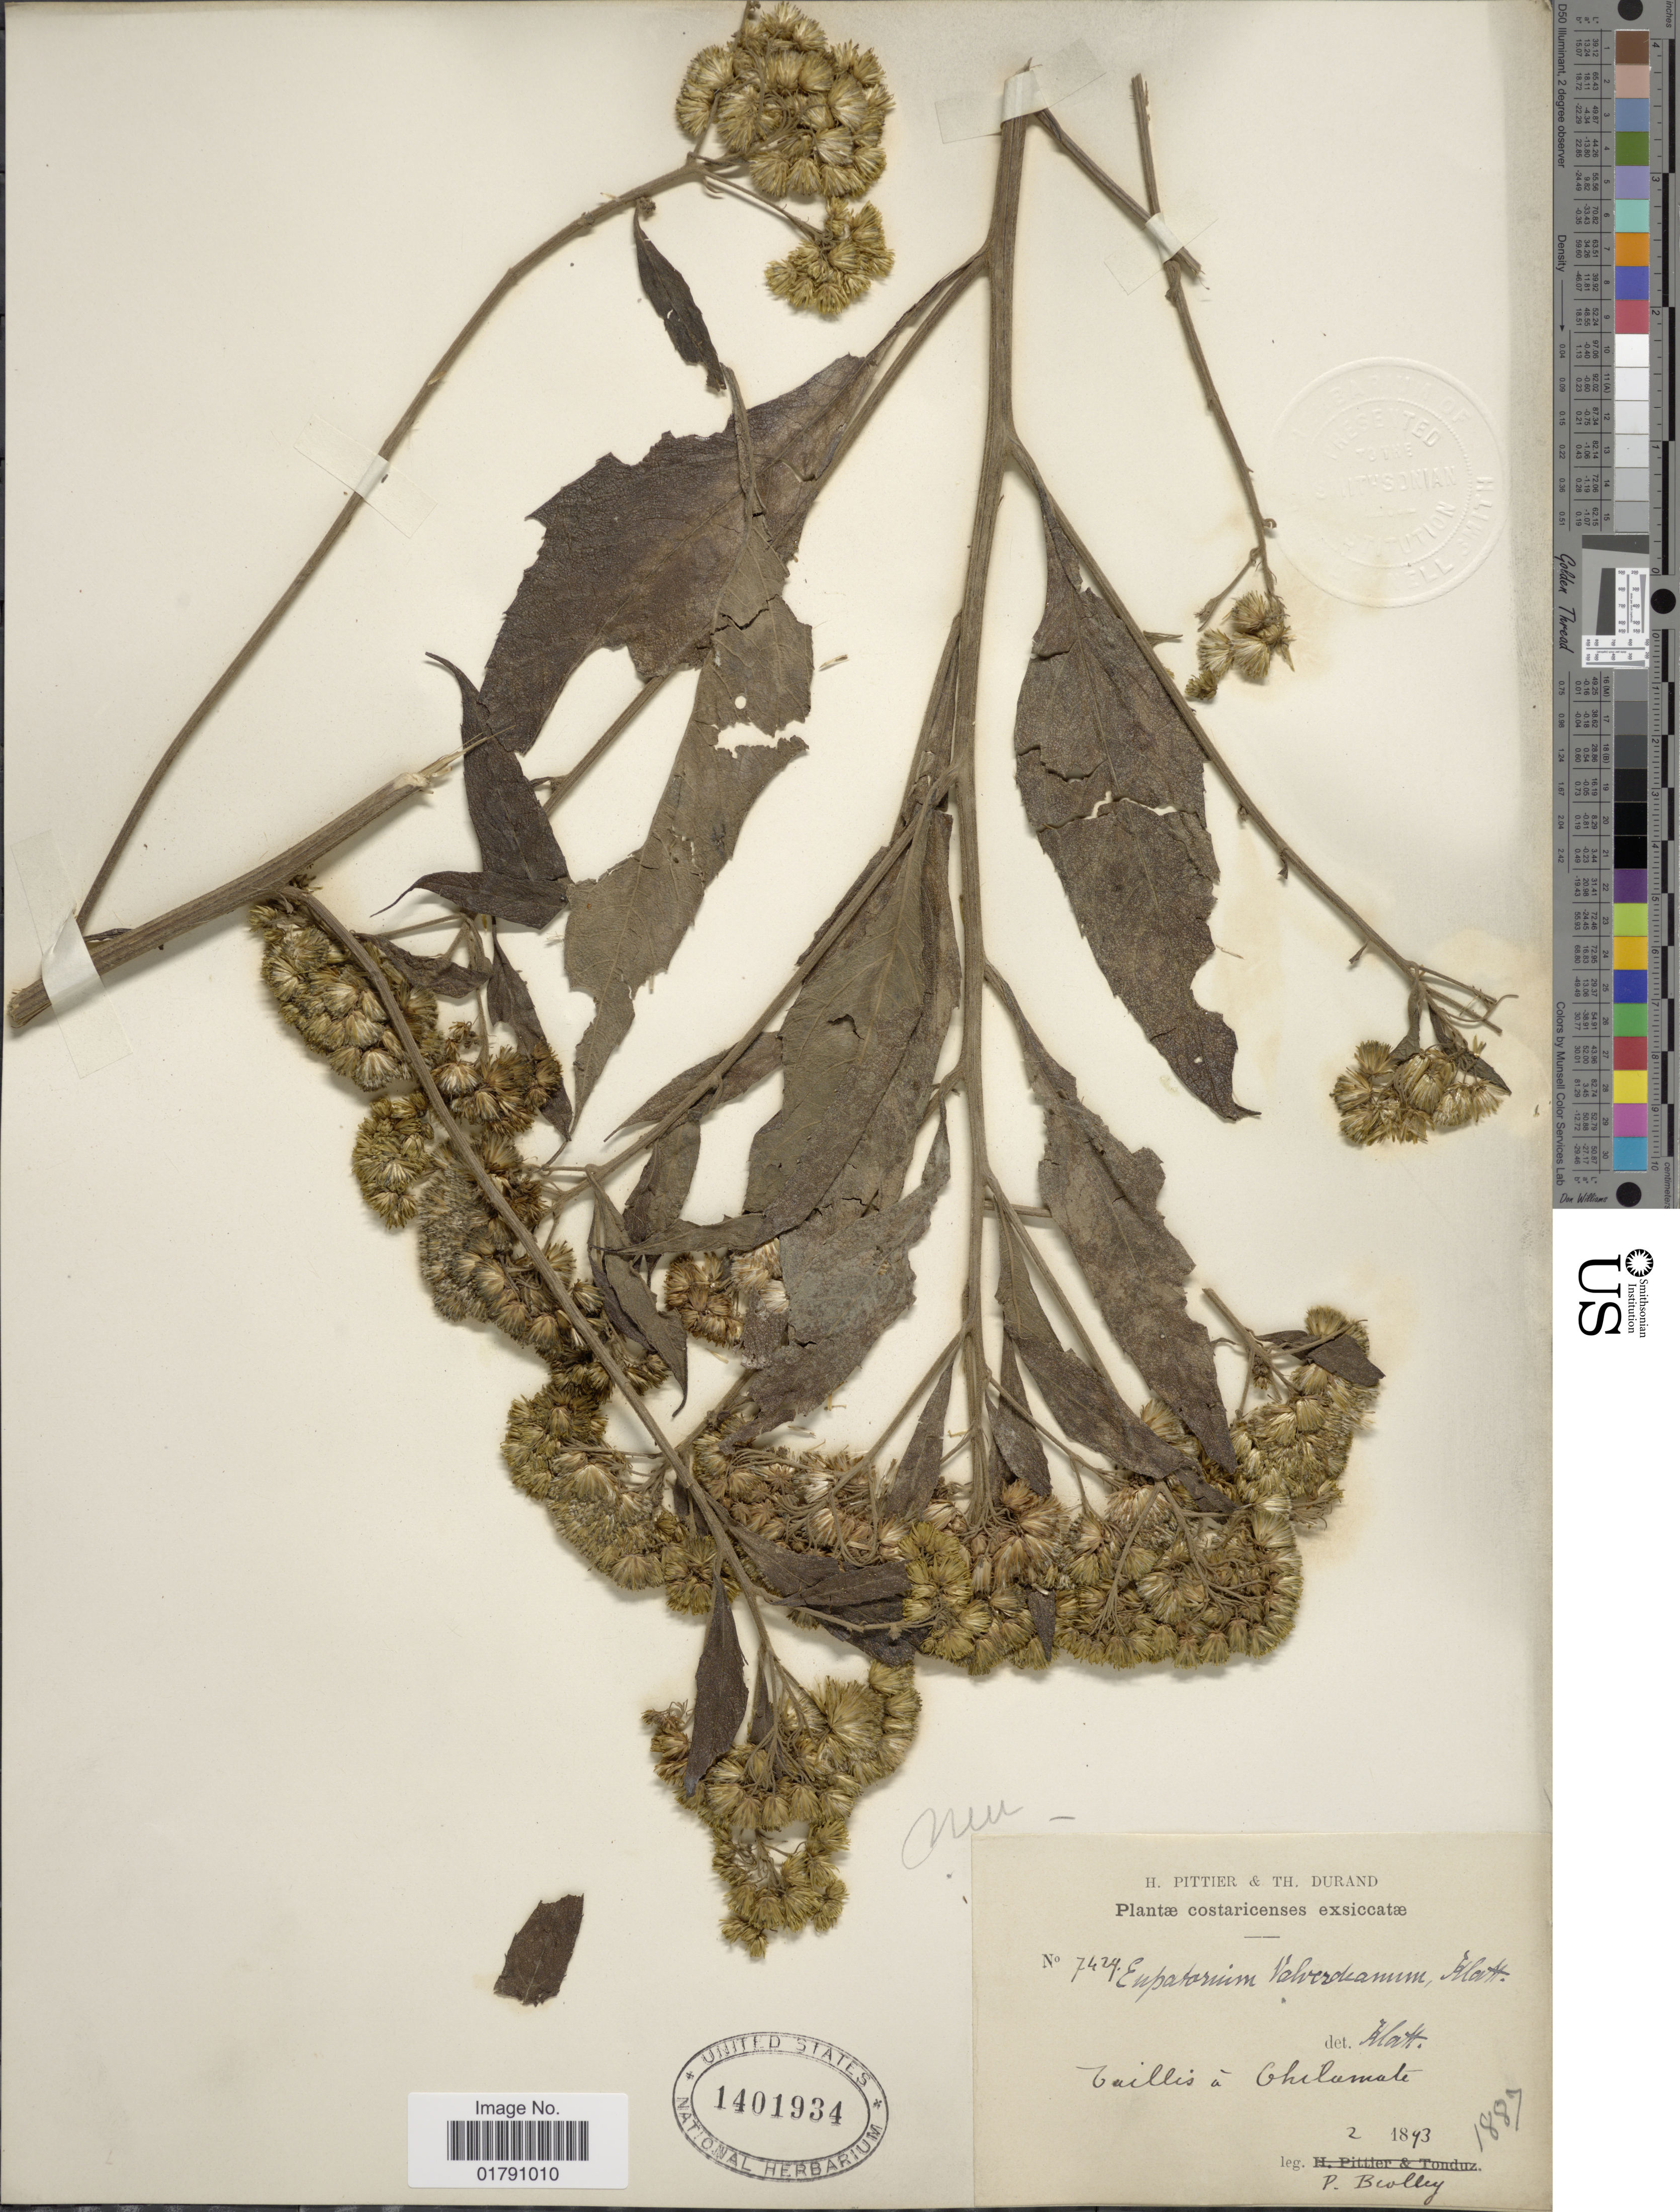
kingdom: Plantae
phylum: Tracheophyta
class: Magnoliopsida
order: Asterales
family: Asteraceae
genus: Neurolaena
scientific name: Neurolaena lobata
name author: (L.) R. Br. ex Cass.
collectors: P. Biolley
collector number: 7424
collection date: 1893-02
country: Costa Rica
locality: Taiilis a Chilamate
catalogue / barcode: US 1401934